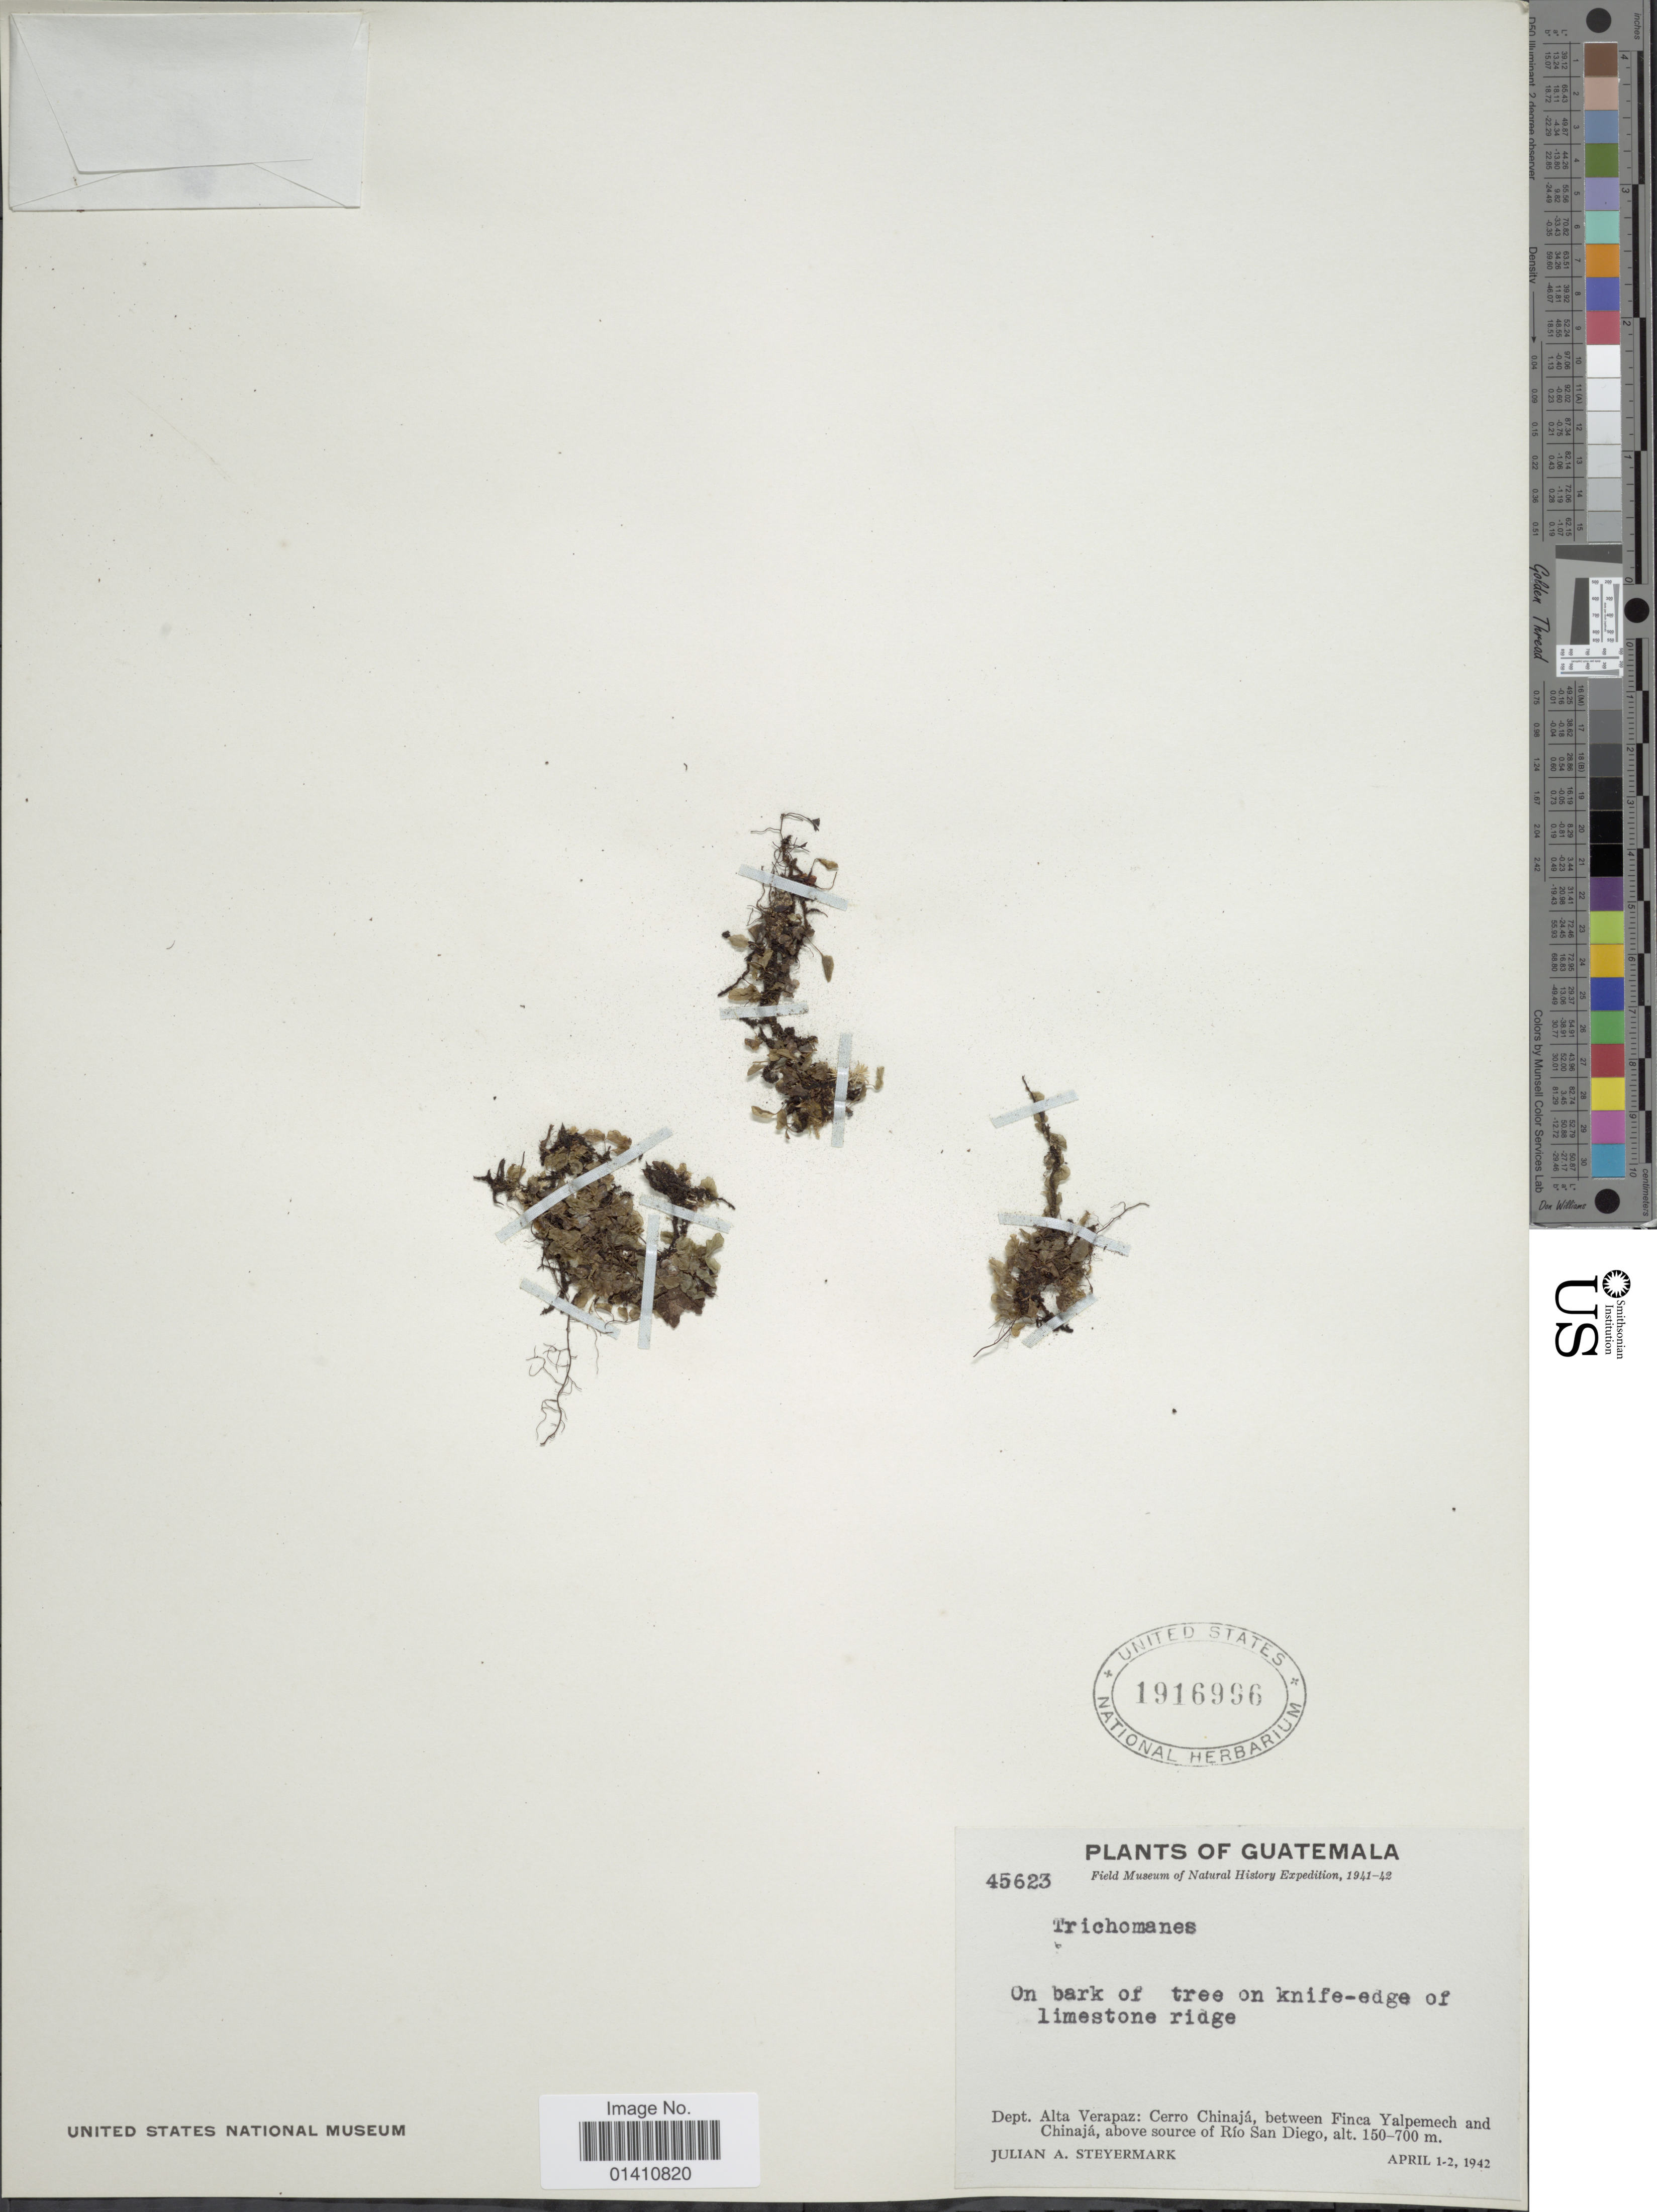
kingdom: Plantae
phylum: Tracheophyta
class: Polypodiopsida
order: Hymenophyllales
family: Hymenophyllaceae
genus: Didymoglossum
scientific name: Didymoglossum sp.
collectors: J. Steyermark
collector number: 45623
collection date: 1942-04-01/1942-04-02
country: Guatemala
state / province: Alta Verapaz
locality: Cerro Chinaja, between Finca Yalpemech and Chinaja, above source of Rio san Diego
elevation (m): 150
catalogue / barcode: US 1916996